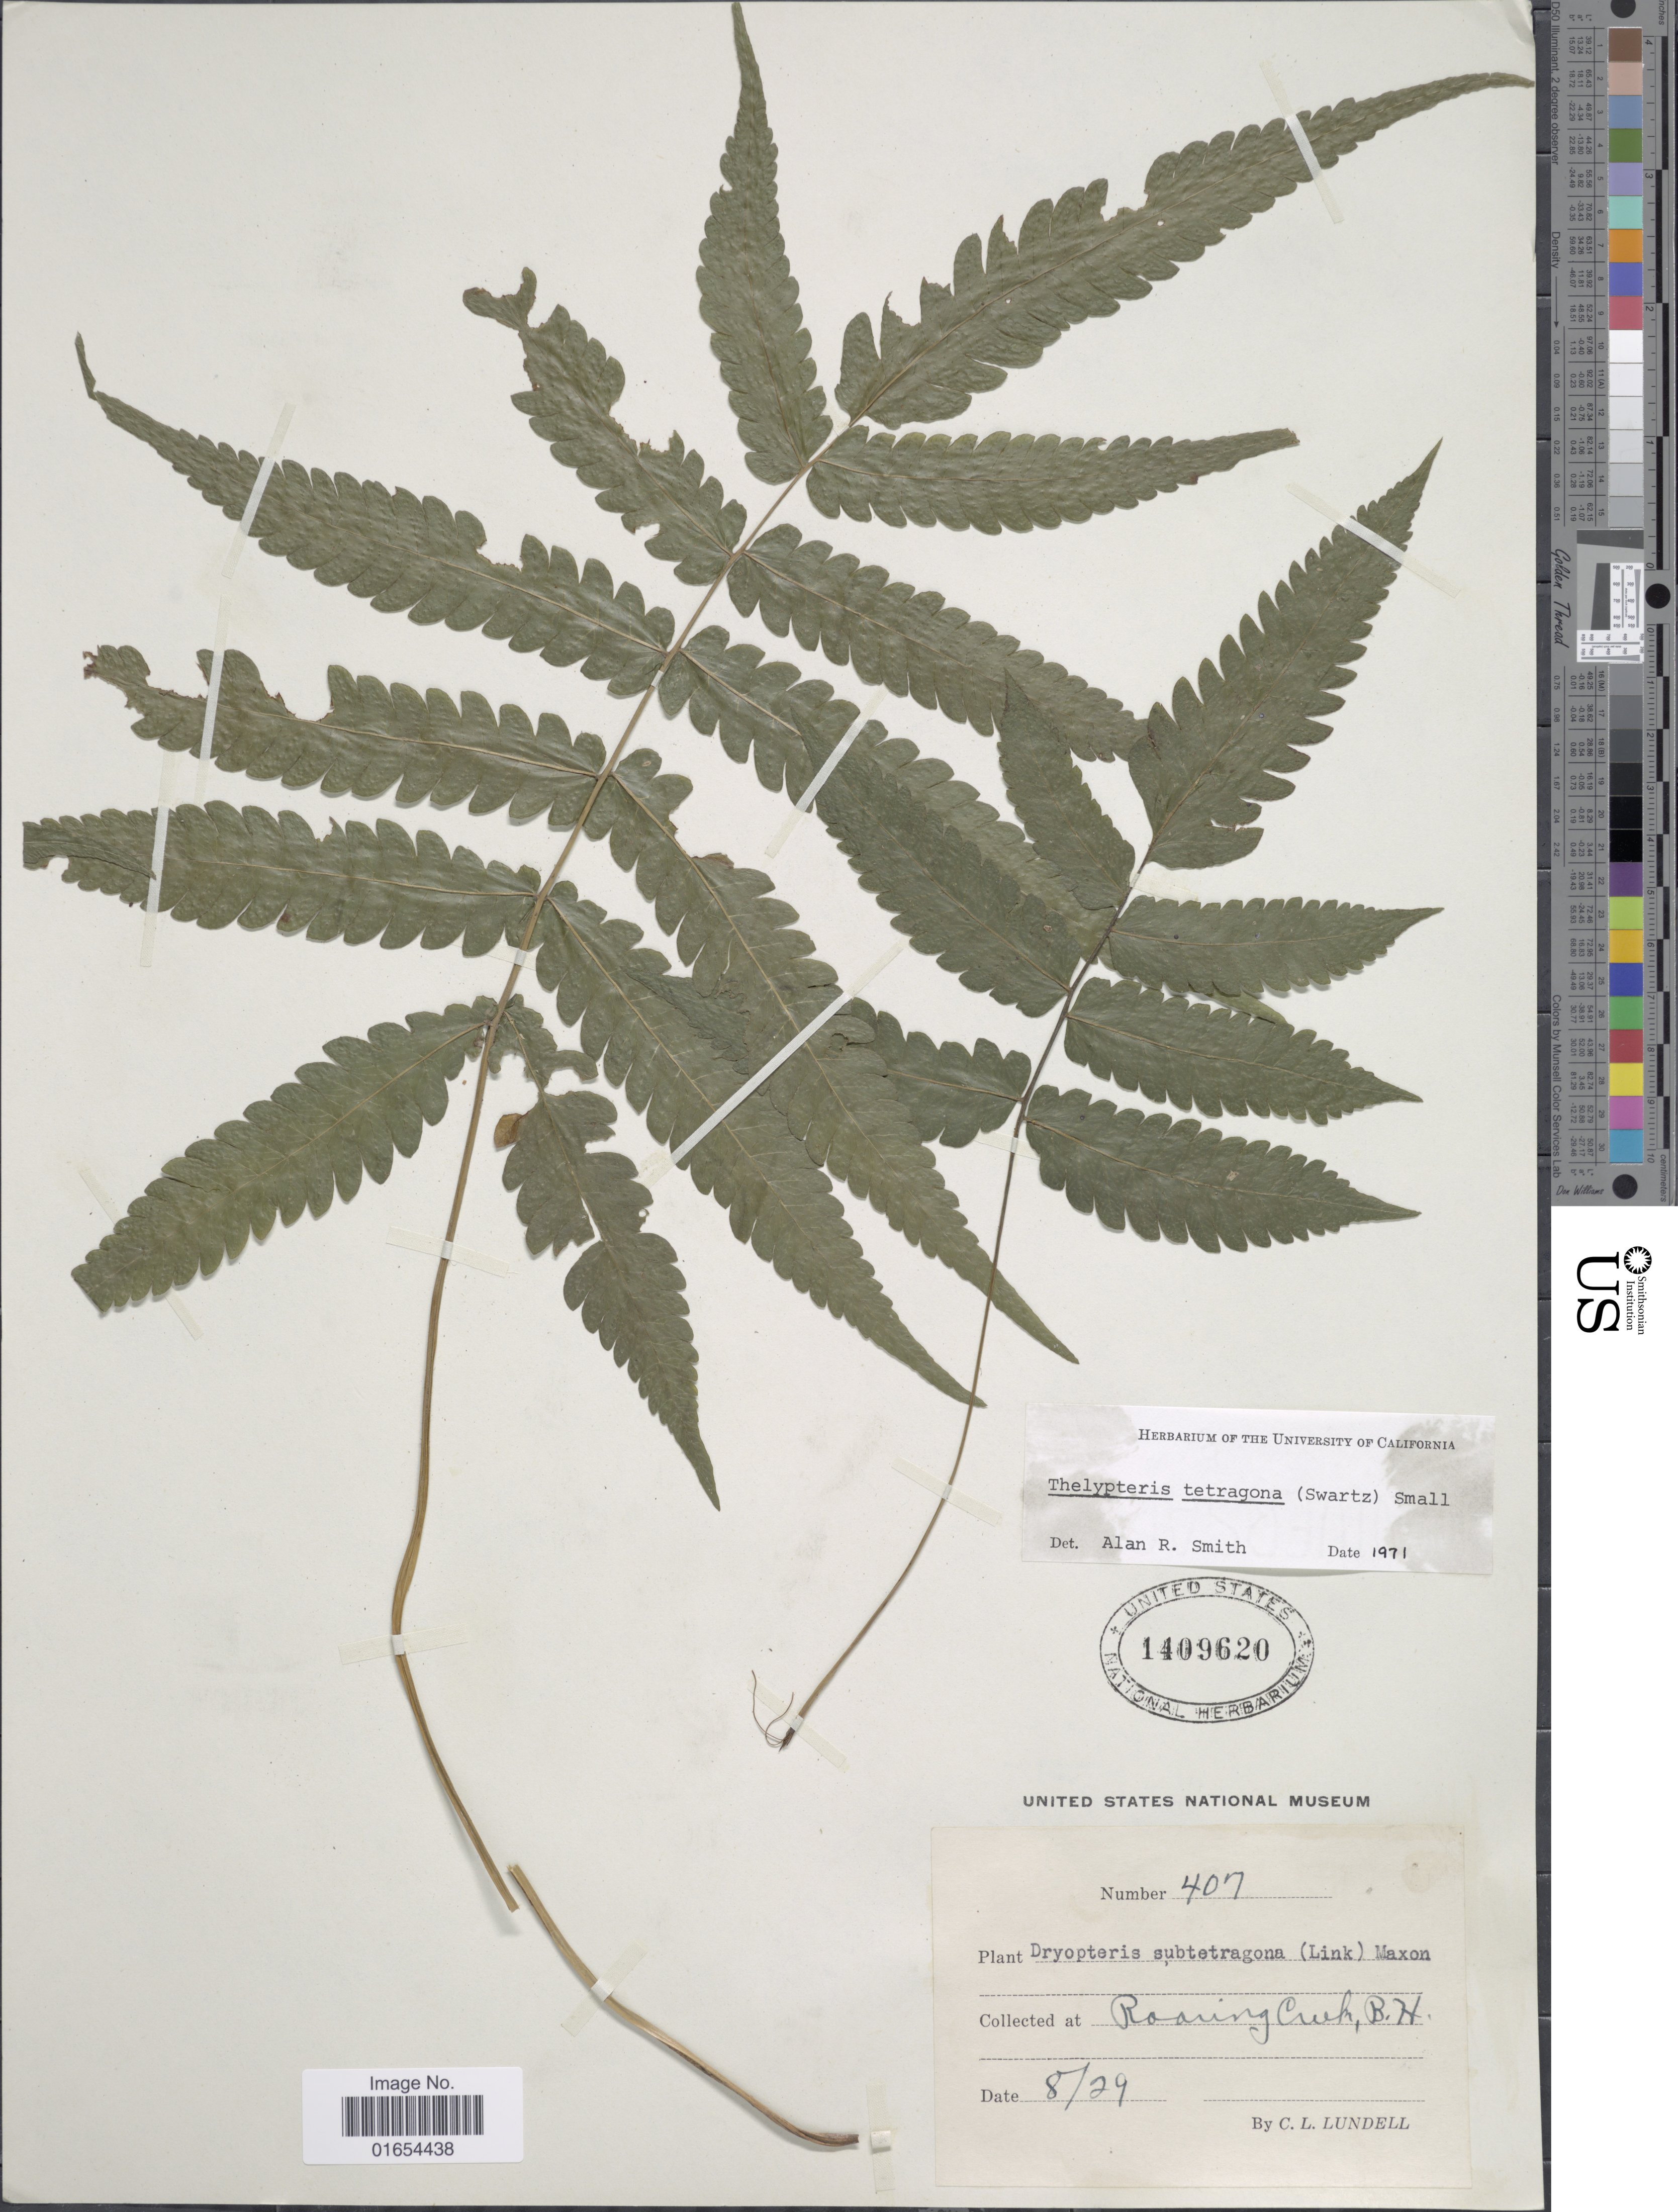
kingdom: Plantae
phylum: Tracheophyta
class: Polypodiopsida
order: Polypodiales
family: Thelypteridaceae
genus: Goniopteris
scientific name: Goniopteris tetragona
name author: (C. Presl) Sw.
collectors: C. L. Lundell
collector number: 407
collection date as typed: Transcribed d/m/y: /8/29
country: Belize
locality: Roaring Creek, B. H.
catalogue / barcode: US 1409620